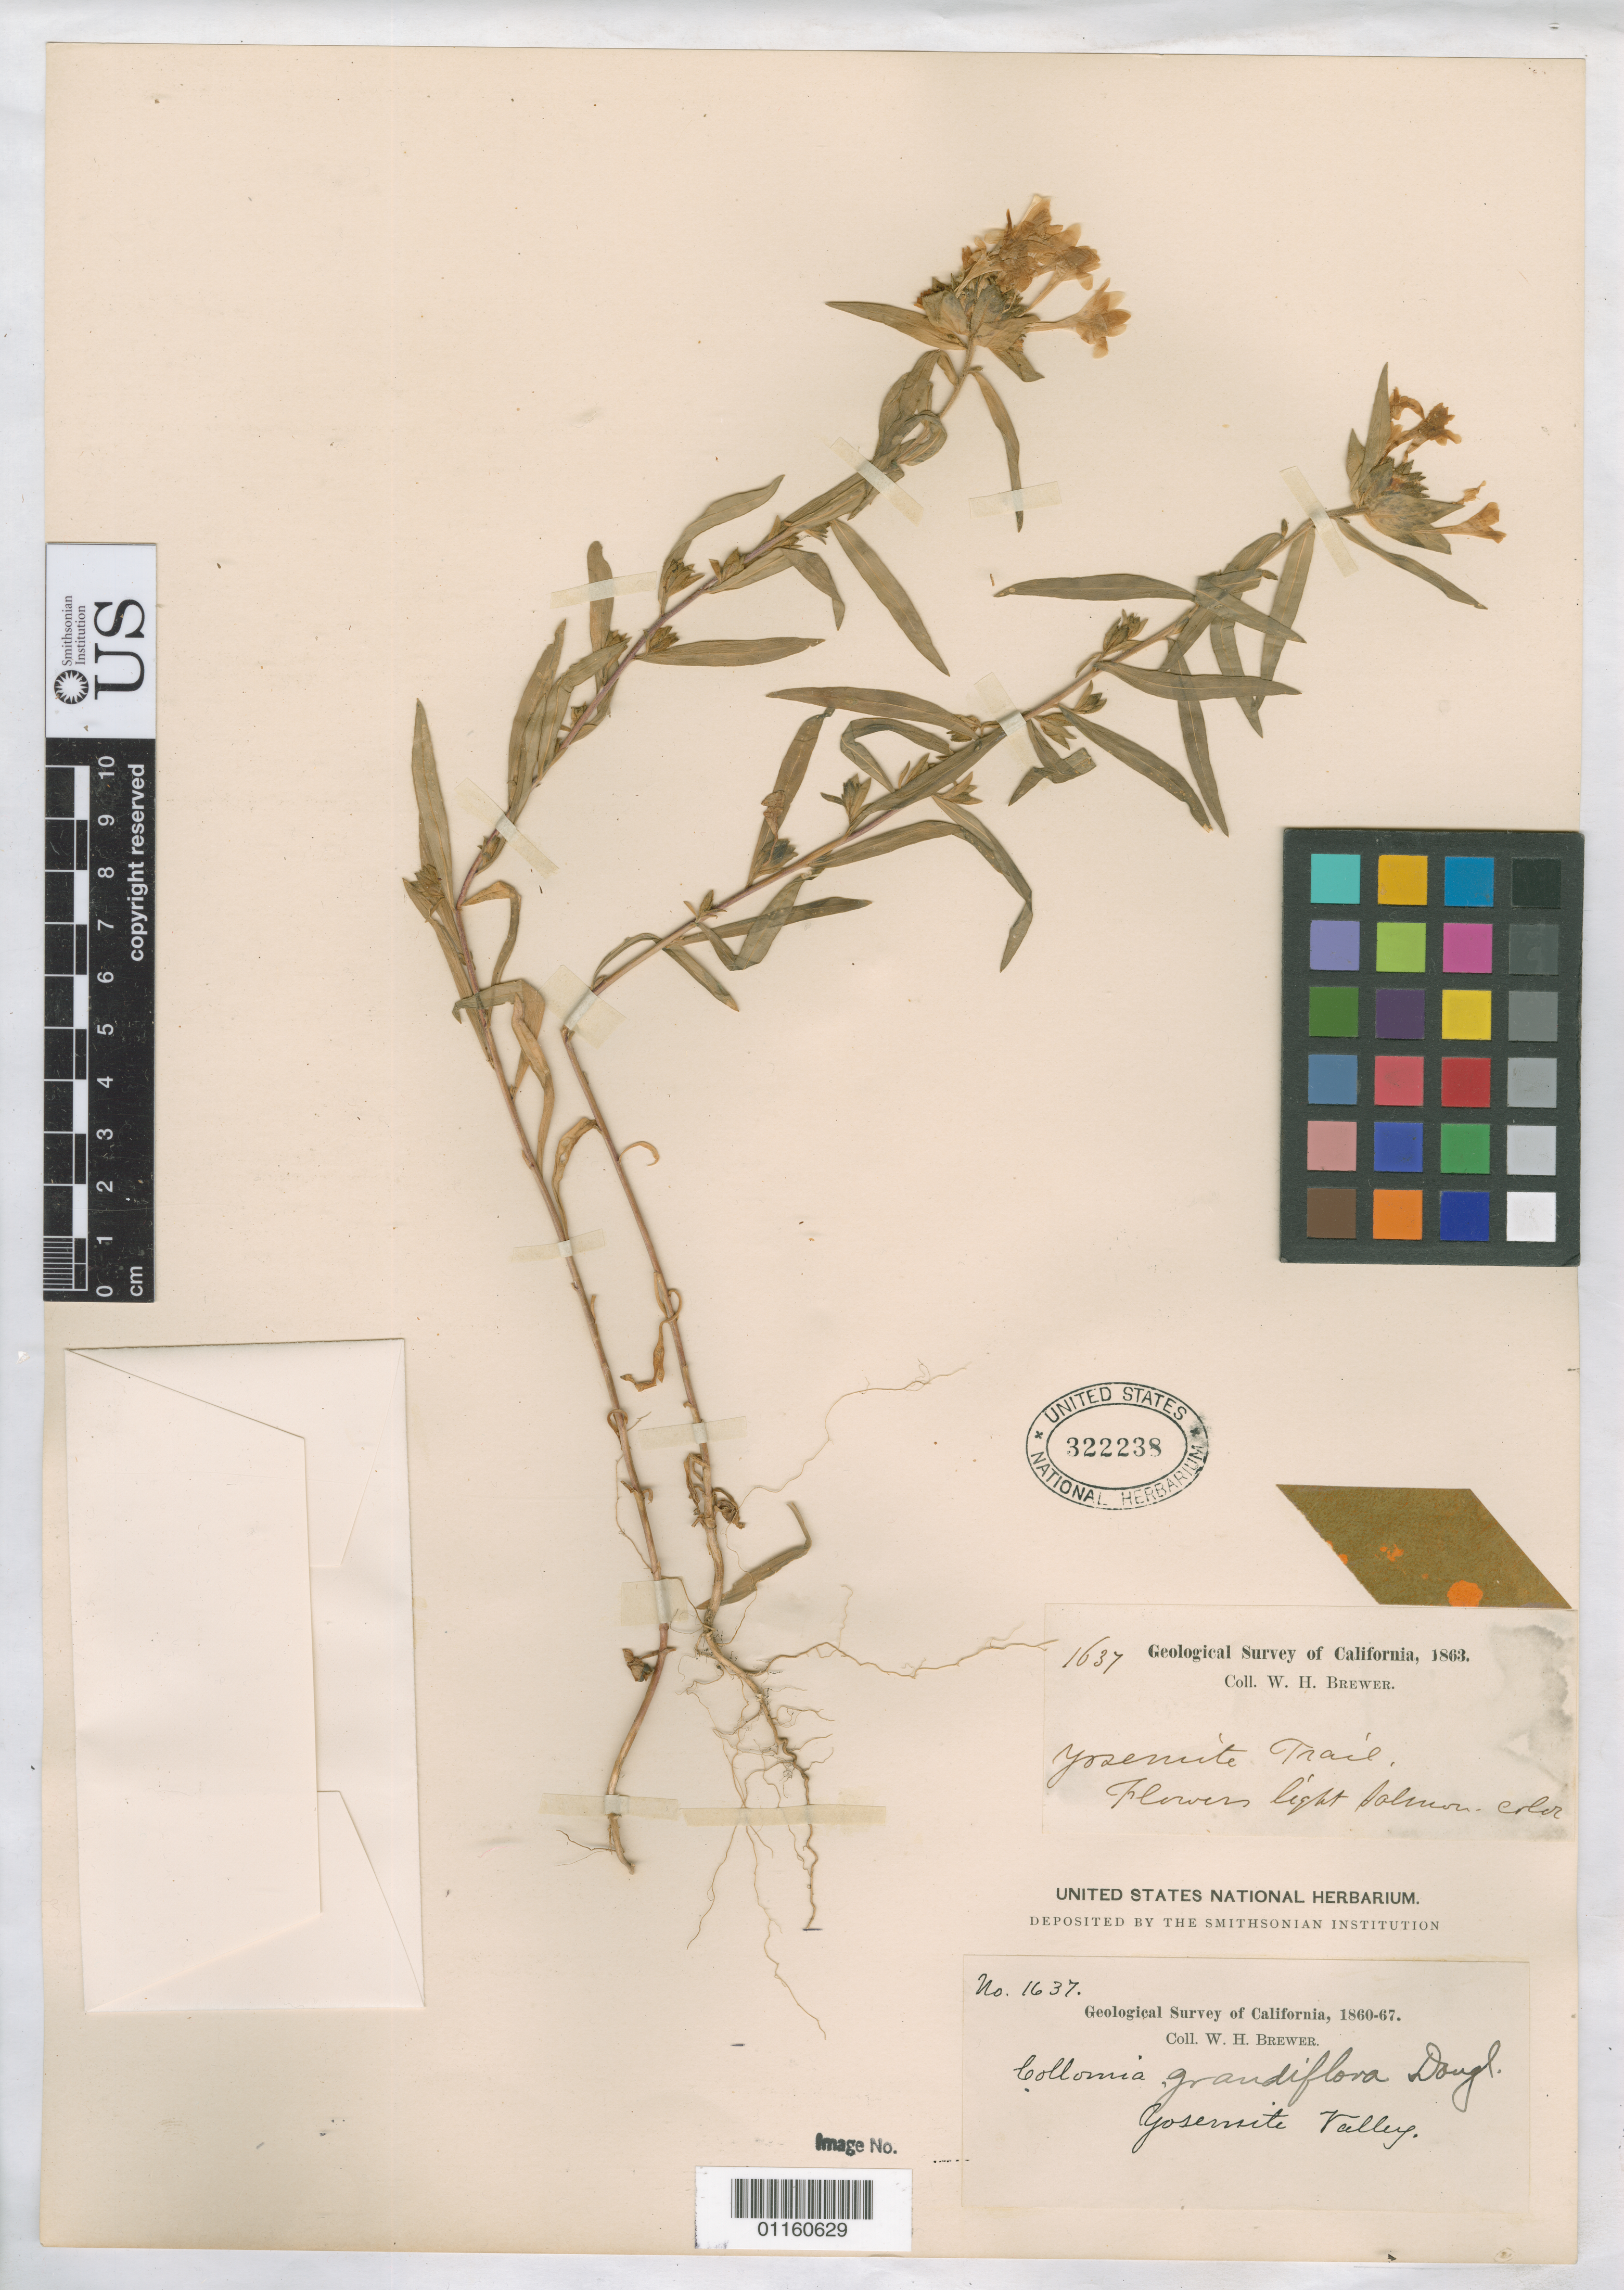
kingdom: Plantae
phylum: Tracheophyta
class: Magnoliopsida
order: Ericales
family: Polemoniaceae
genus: Collomia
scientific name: Collomia grandiflora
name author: Douglas ex Lindl.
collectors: W. H. Brewer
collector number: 1637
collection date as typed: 1863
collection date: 1863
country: United States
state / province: California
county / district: Mariposa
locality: Yosemite Valley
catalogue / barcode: US 322238